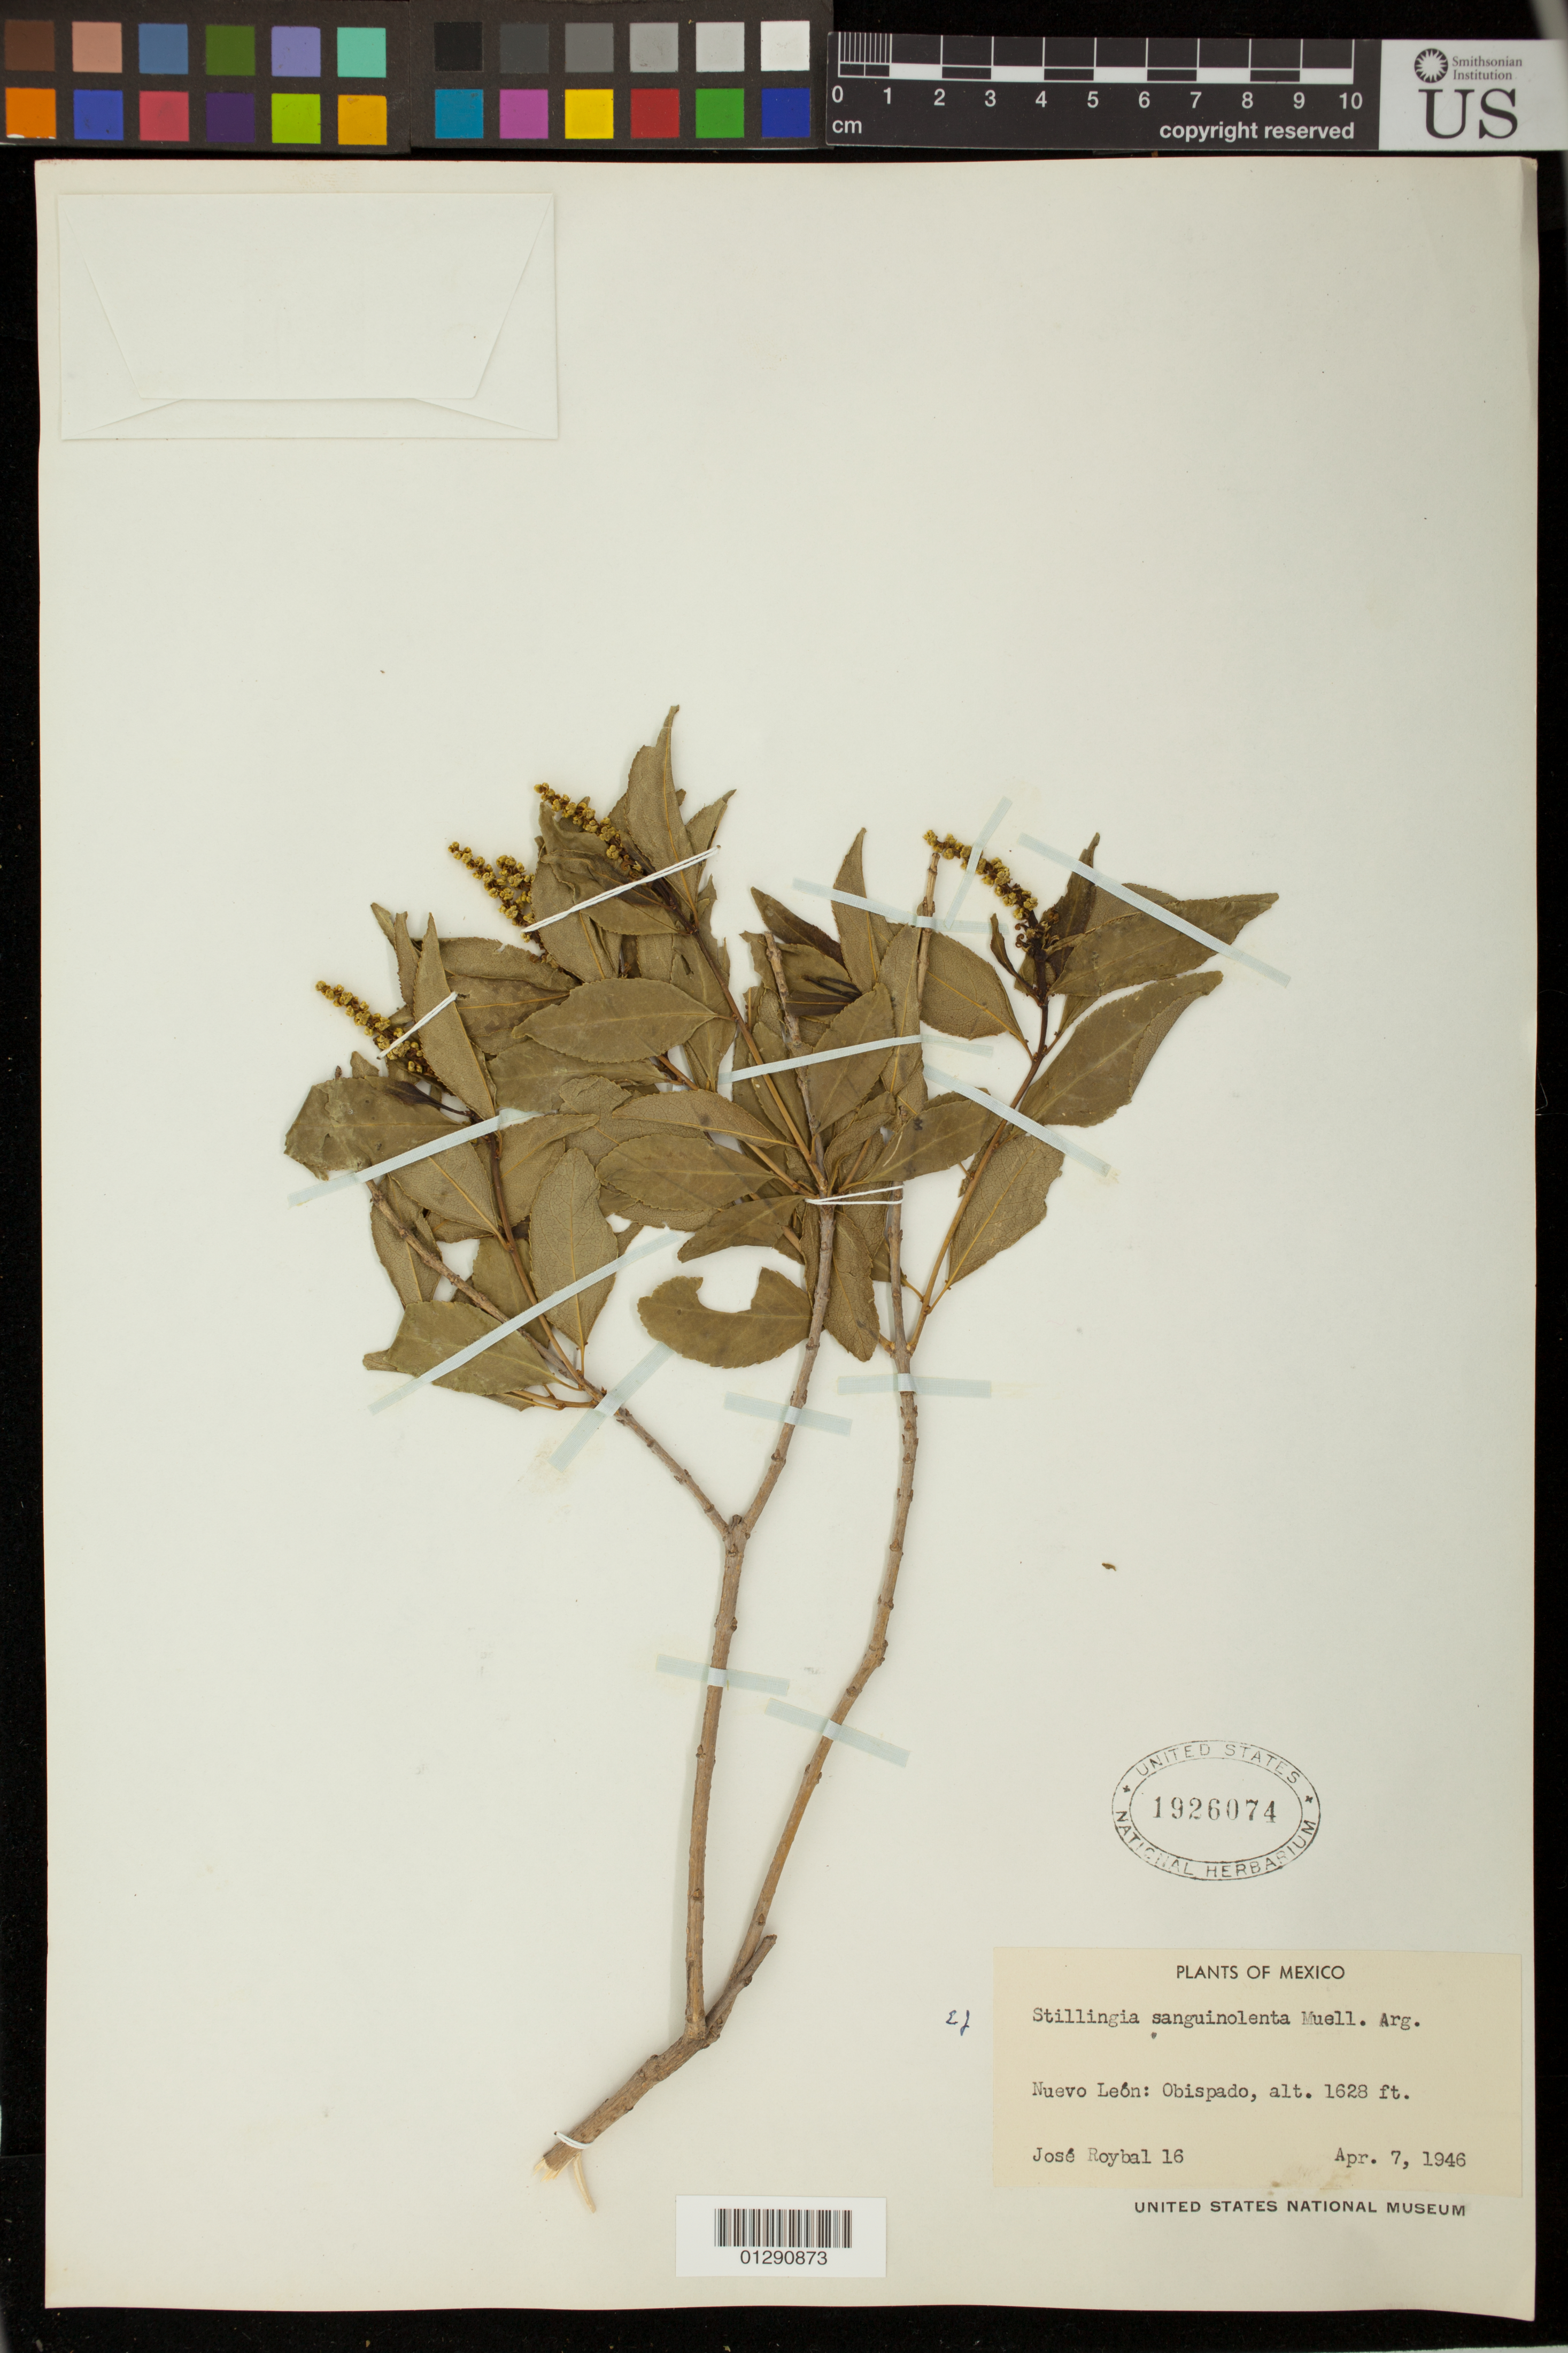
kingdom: Plantae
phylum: Tracheophyta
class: Magnoliopsida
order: Malpighiales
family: Euphorbiaceae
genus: Stillingia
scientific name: Stillingia sanguinolenta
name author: Müll. Arg.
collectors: J. J. Roybal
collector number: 16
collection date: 1946-04-07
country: Mexico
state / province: Nuevo Leon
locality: Obispado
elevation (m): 496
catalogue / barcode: US 1926074